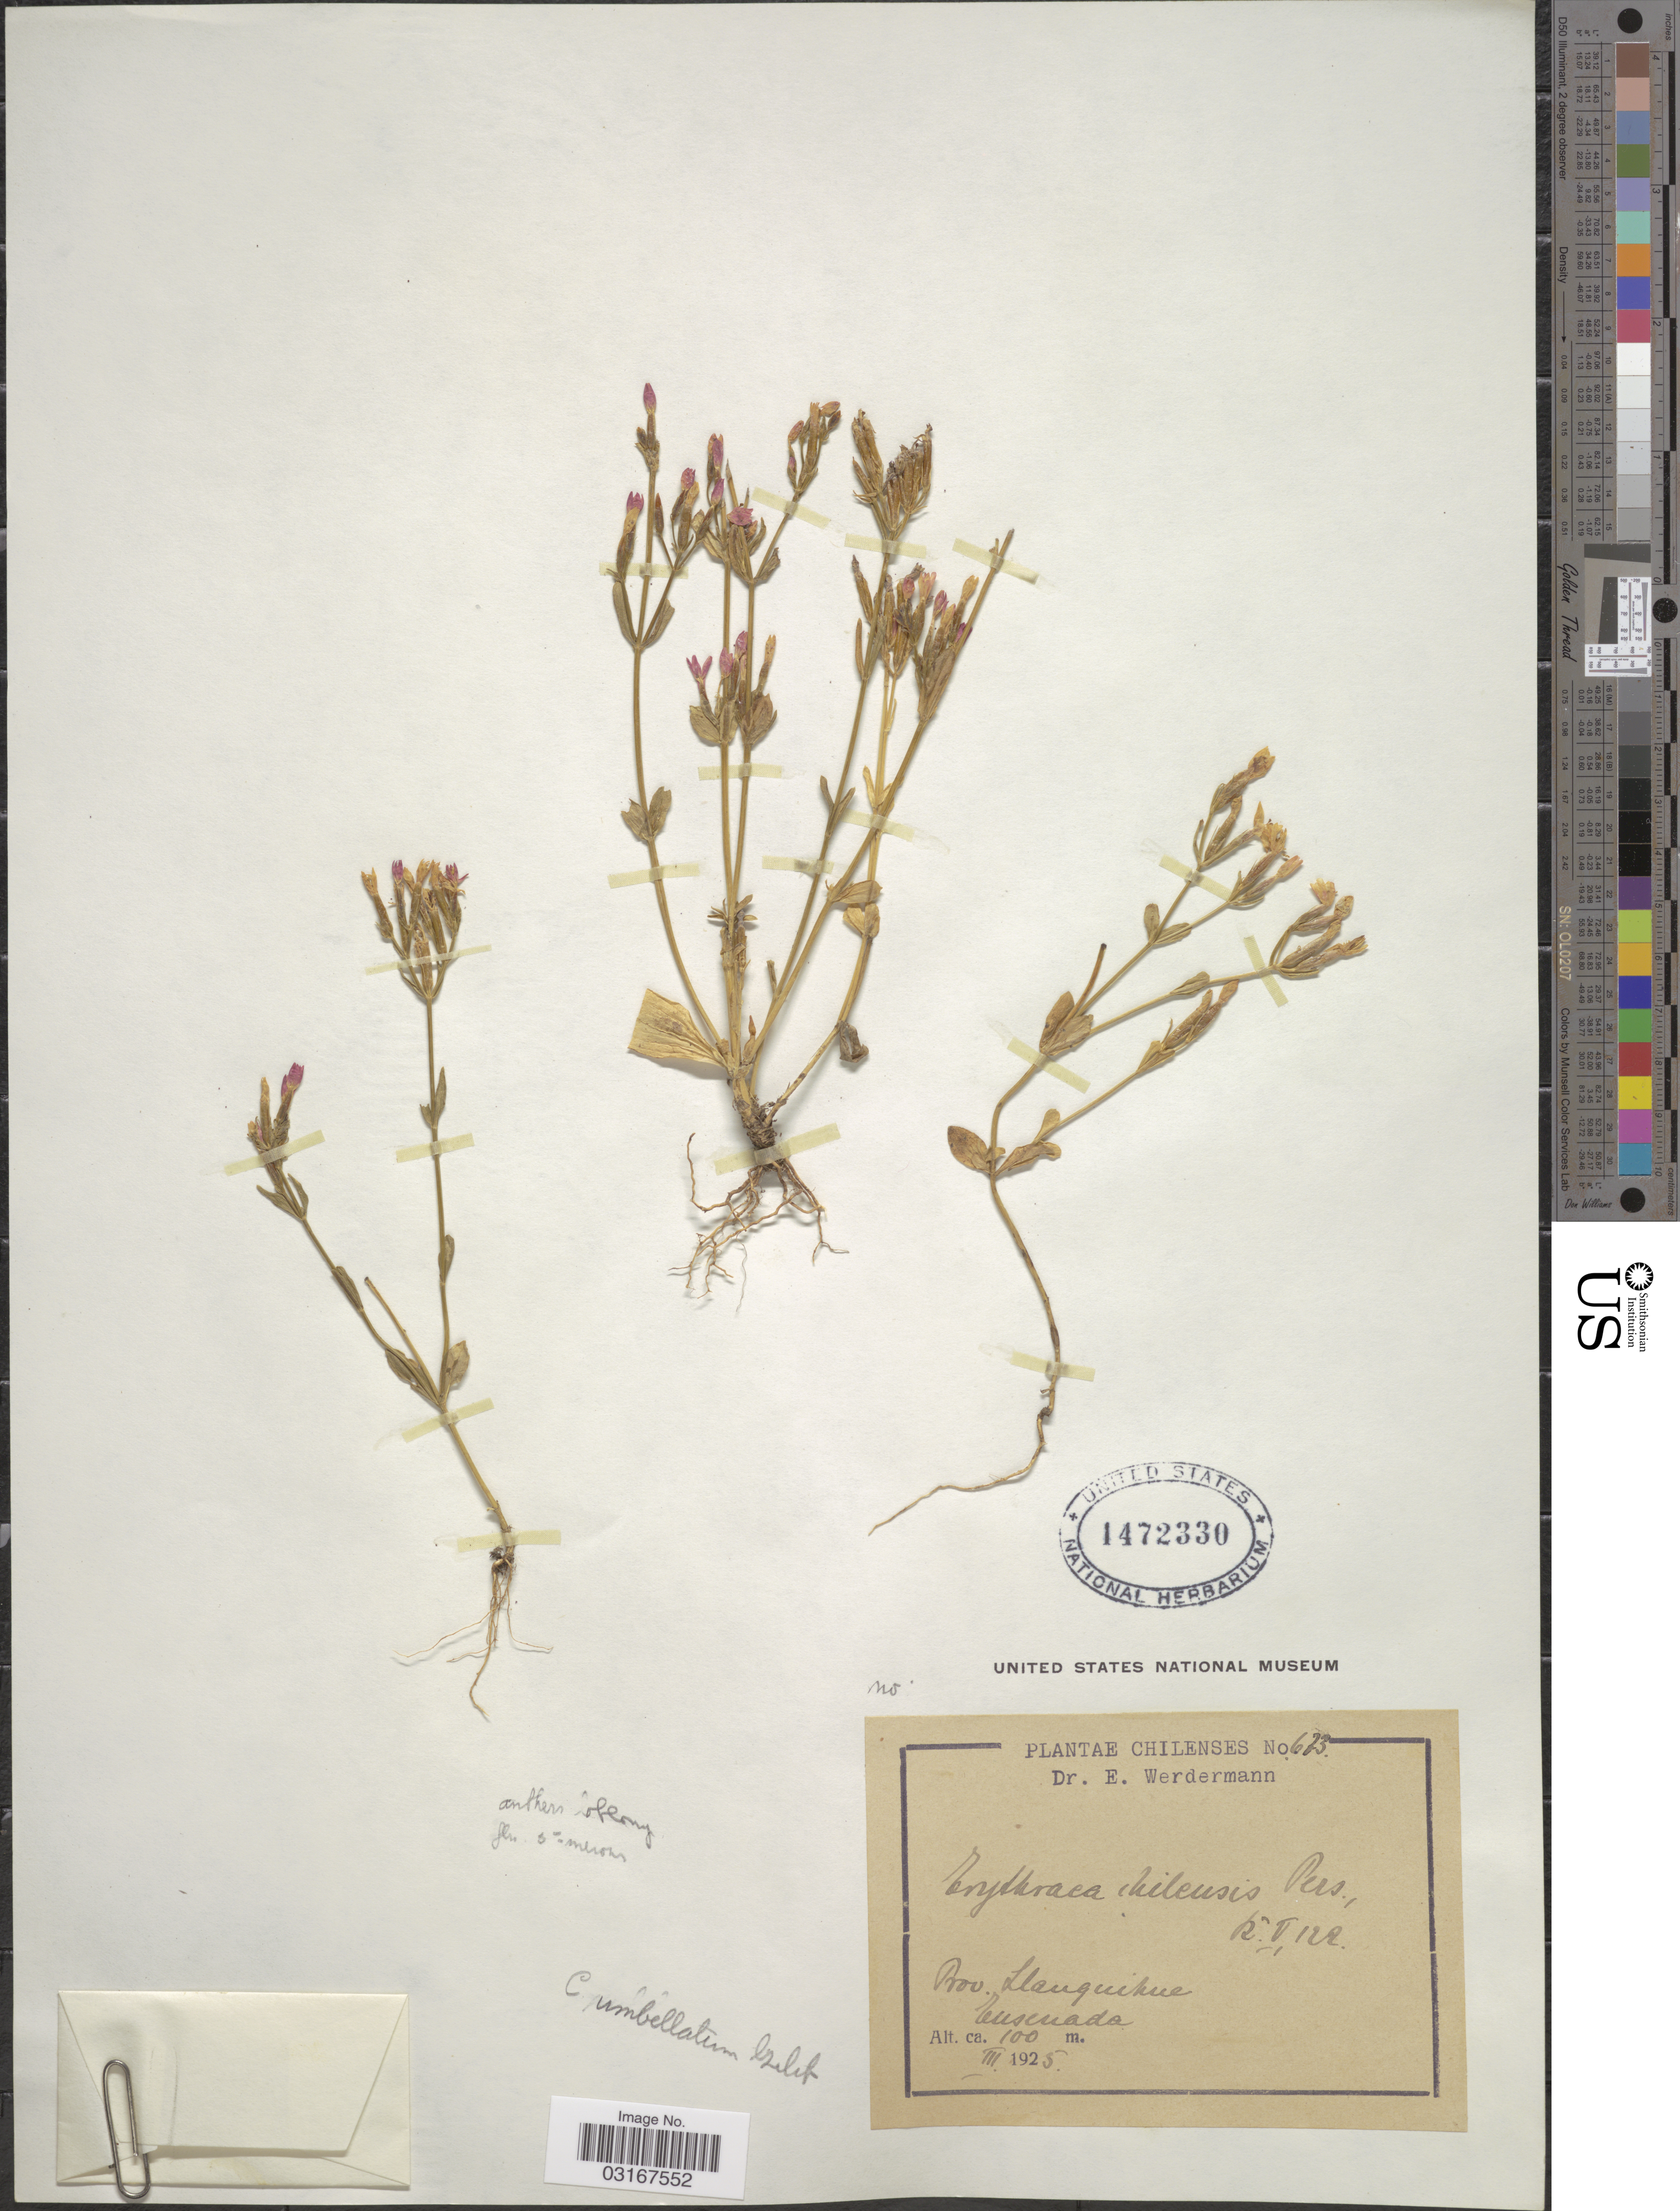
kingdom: Plantae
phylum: Tracheophyta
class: Magnoliopsida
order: Gentianales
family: Gentianaceae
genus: Centaurium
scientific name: Centaurium erythraea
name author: Rafn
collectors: E. Werdermann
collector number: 673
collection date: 1925-03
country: Chile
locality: Prov. Llanquihue. Ensenada.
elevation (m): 100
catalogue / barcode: US 1472330